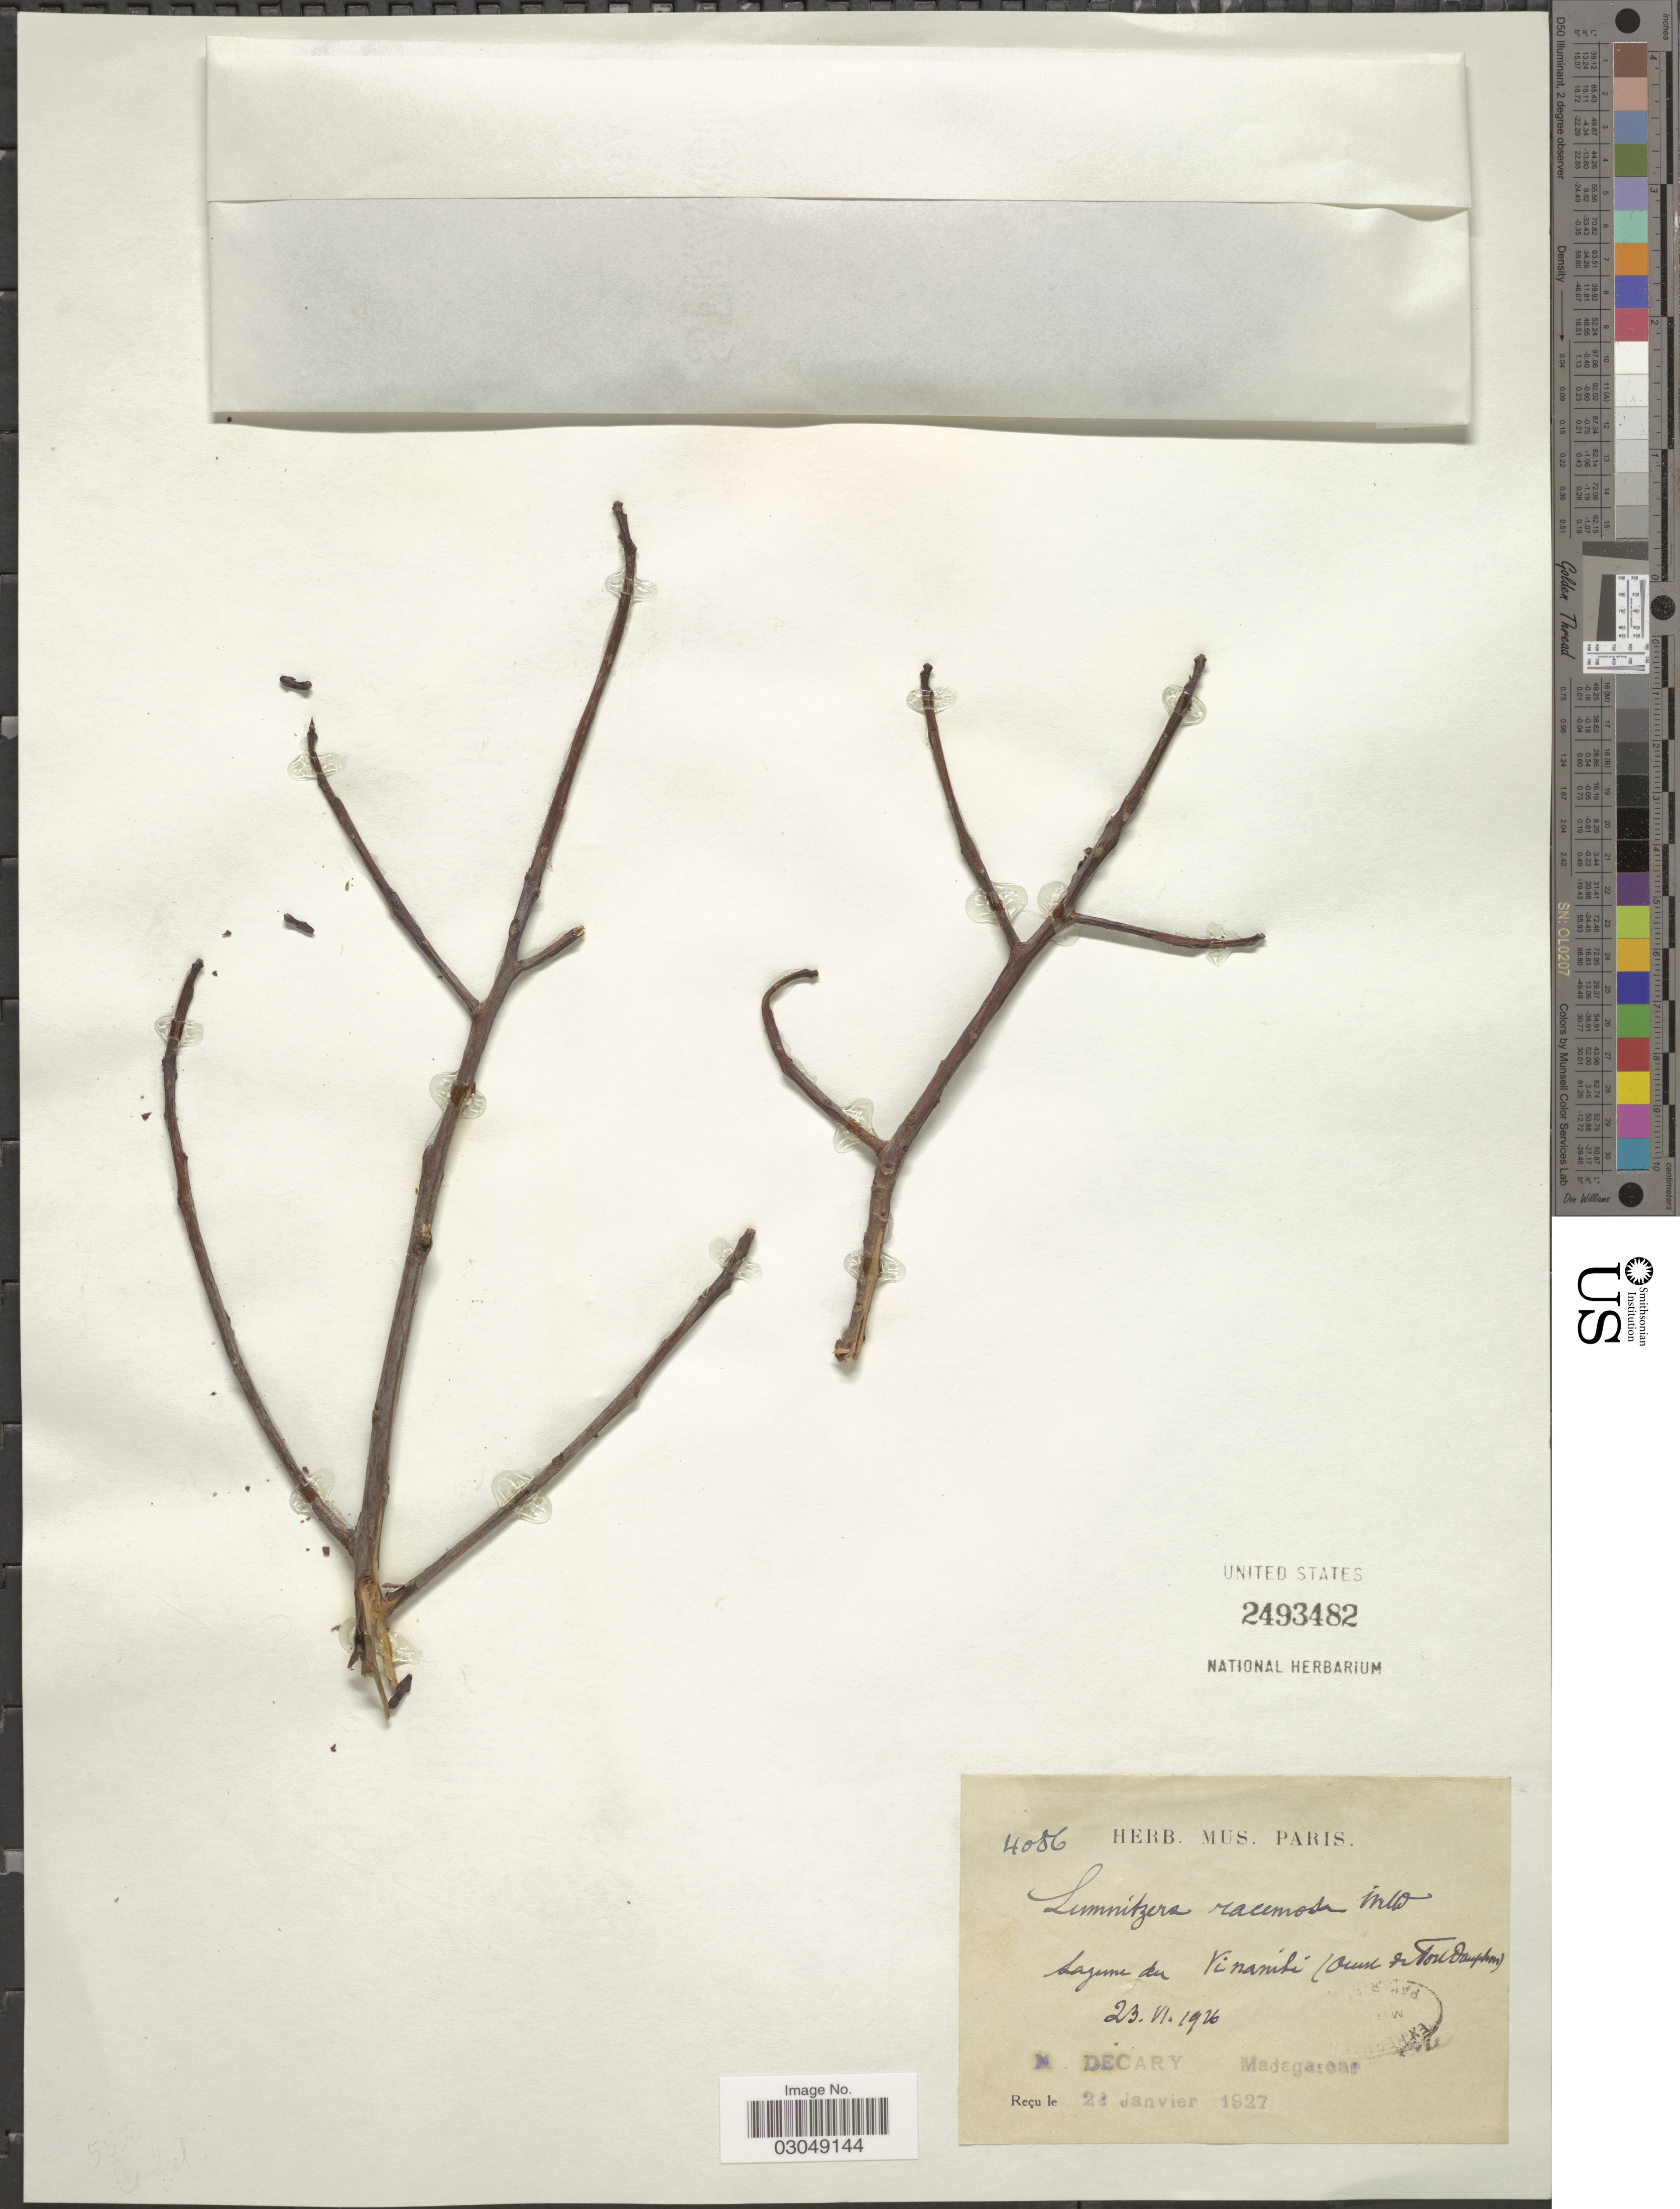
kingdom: Plantae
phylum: Tracheophyta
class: Magnoliopsida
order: Myrtales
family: Combretaceae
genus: Lumnitzera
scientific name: Lumnitzera racemosa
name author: Willd.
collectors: R. Decary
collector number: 4056*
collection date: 1926-06-23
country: Madagascar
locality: Lagune du Vinanibi (Ouest de Fort Dauphin).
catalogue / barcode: US 2493482